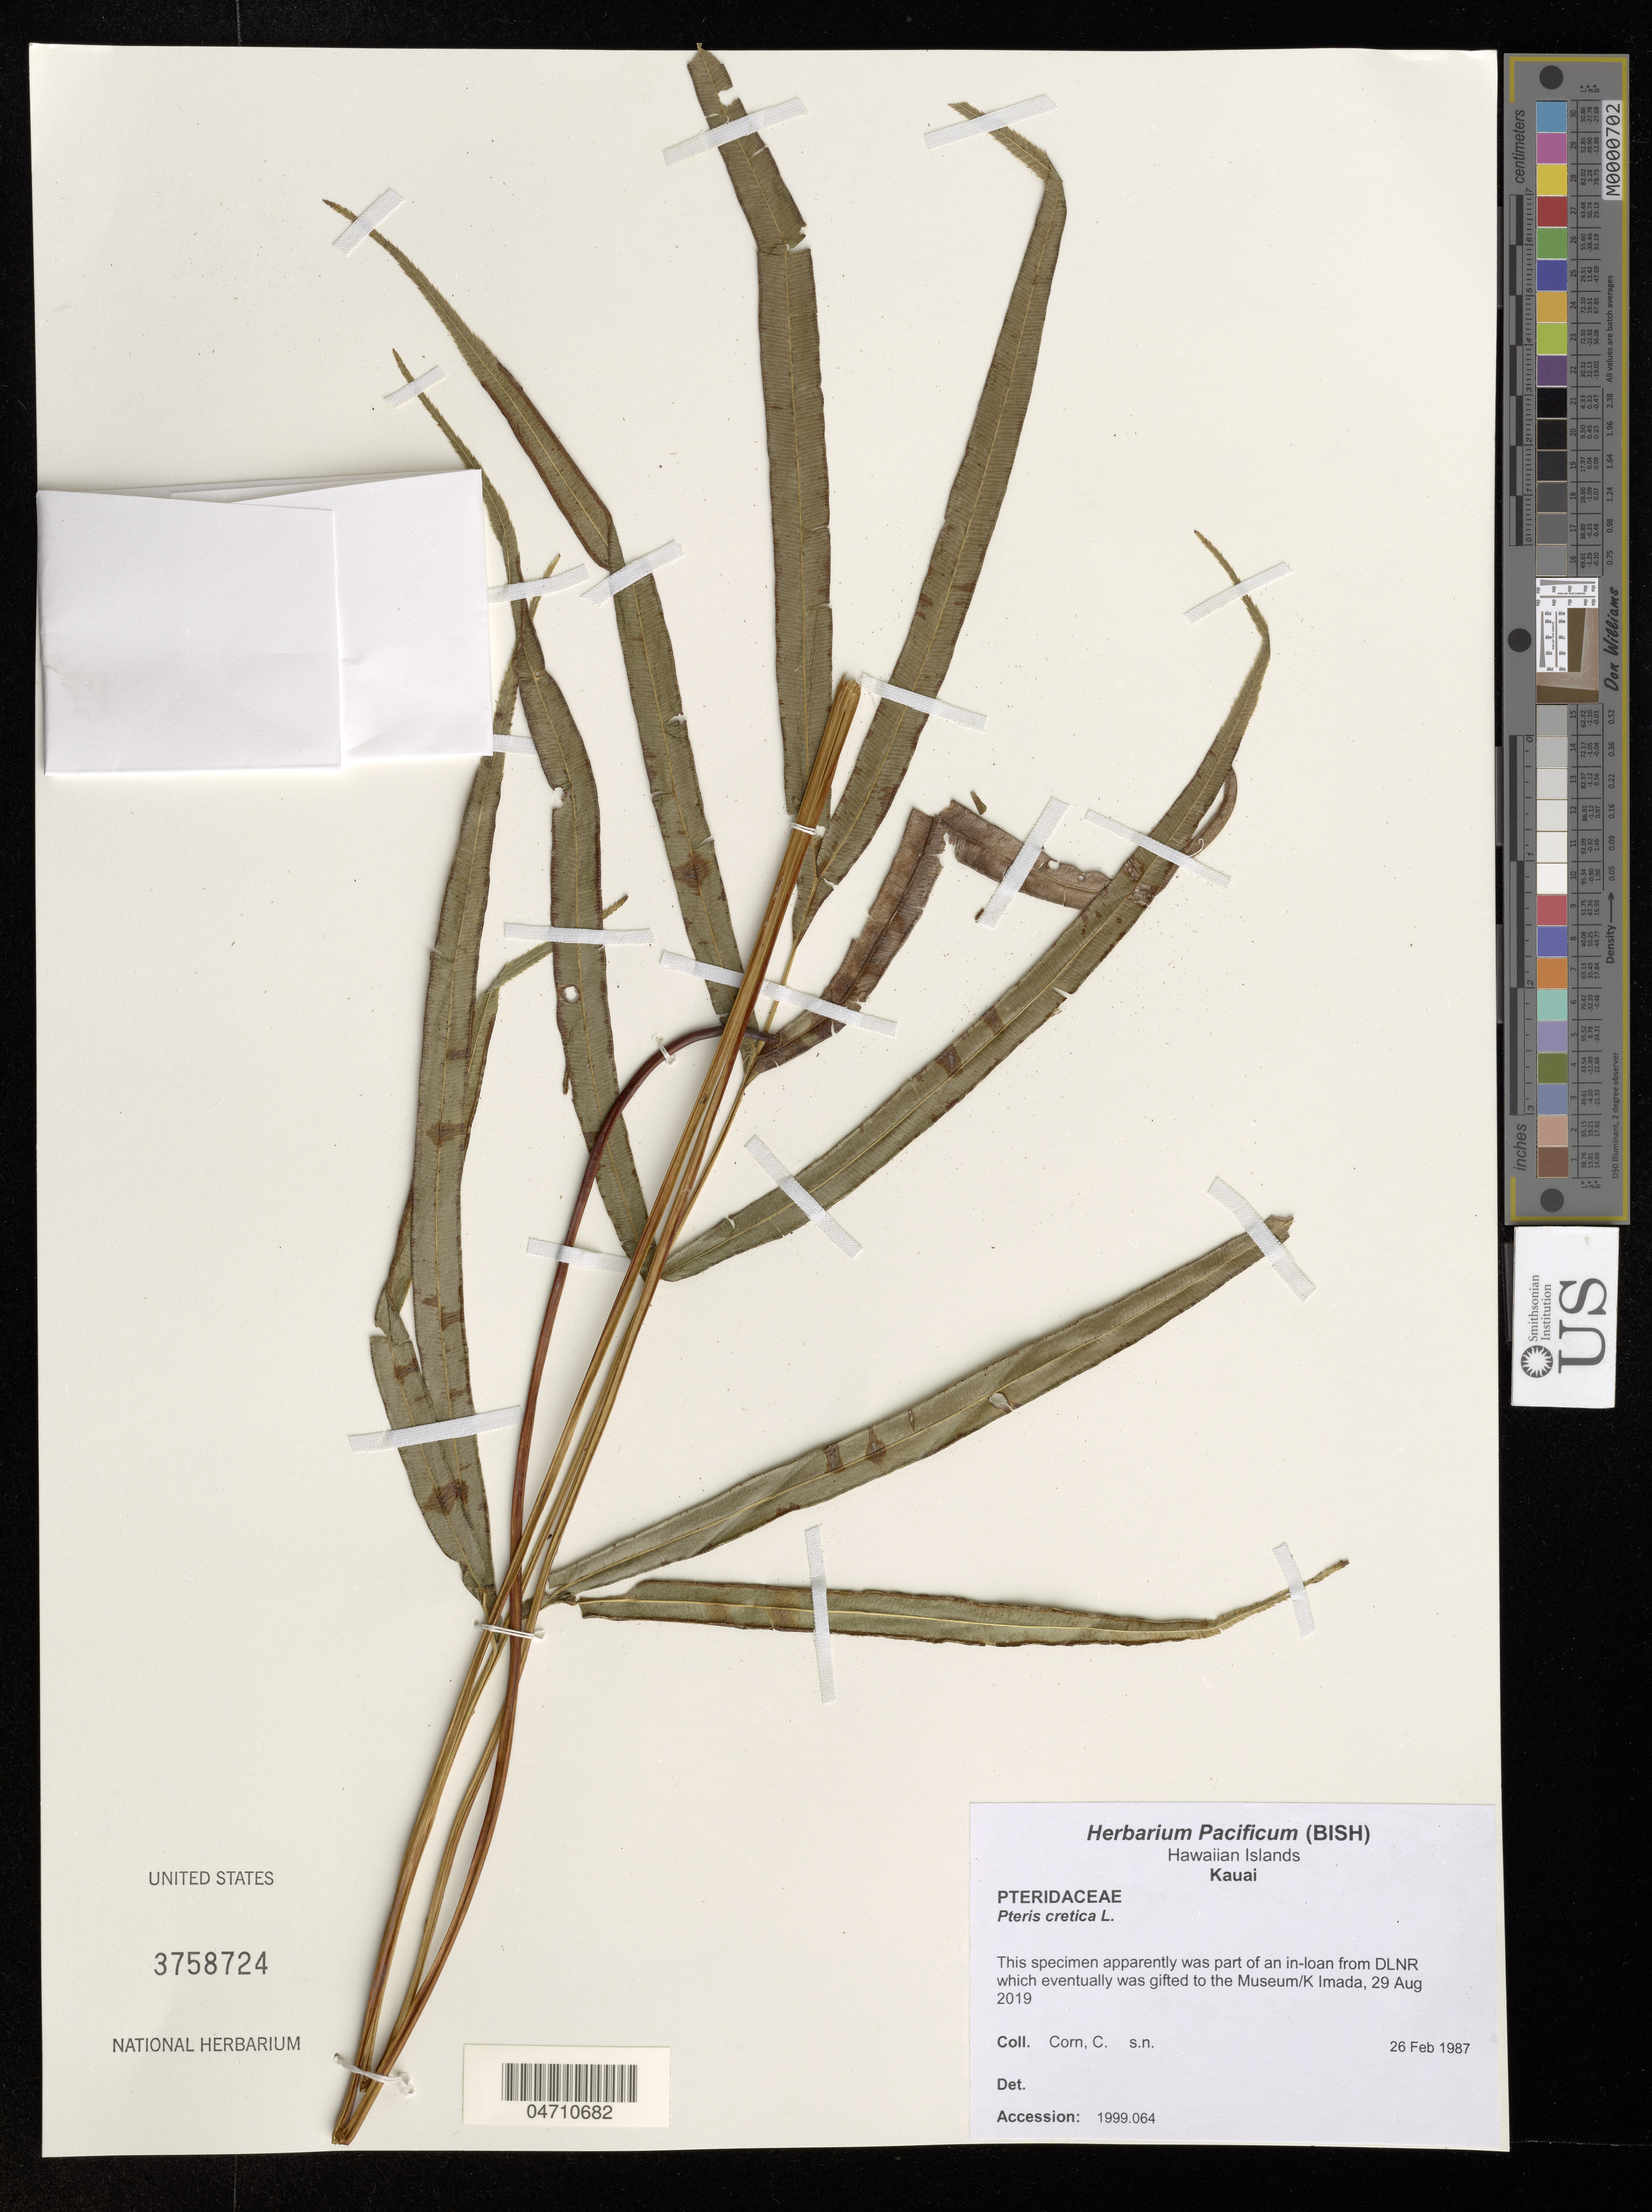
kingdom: Plantae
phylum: Tracheophyta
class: Polypodiopsida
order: Polypodiales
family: Pteridaceae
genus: Pteris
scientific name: Pteris cretica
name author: L.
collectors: C. Corn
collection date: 1987-02-26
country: United States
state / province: Hawaii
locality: Hawaiian Islands. Kauai.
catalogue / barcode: US 3758724